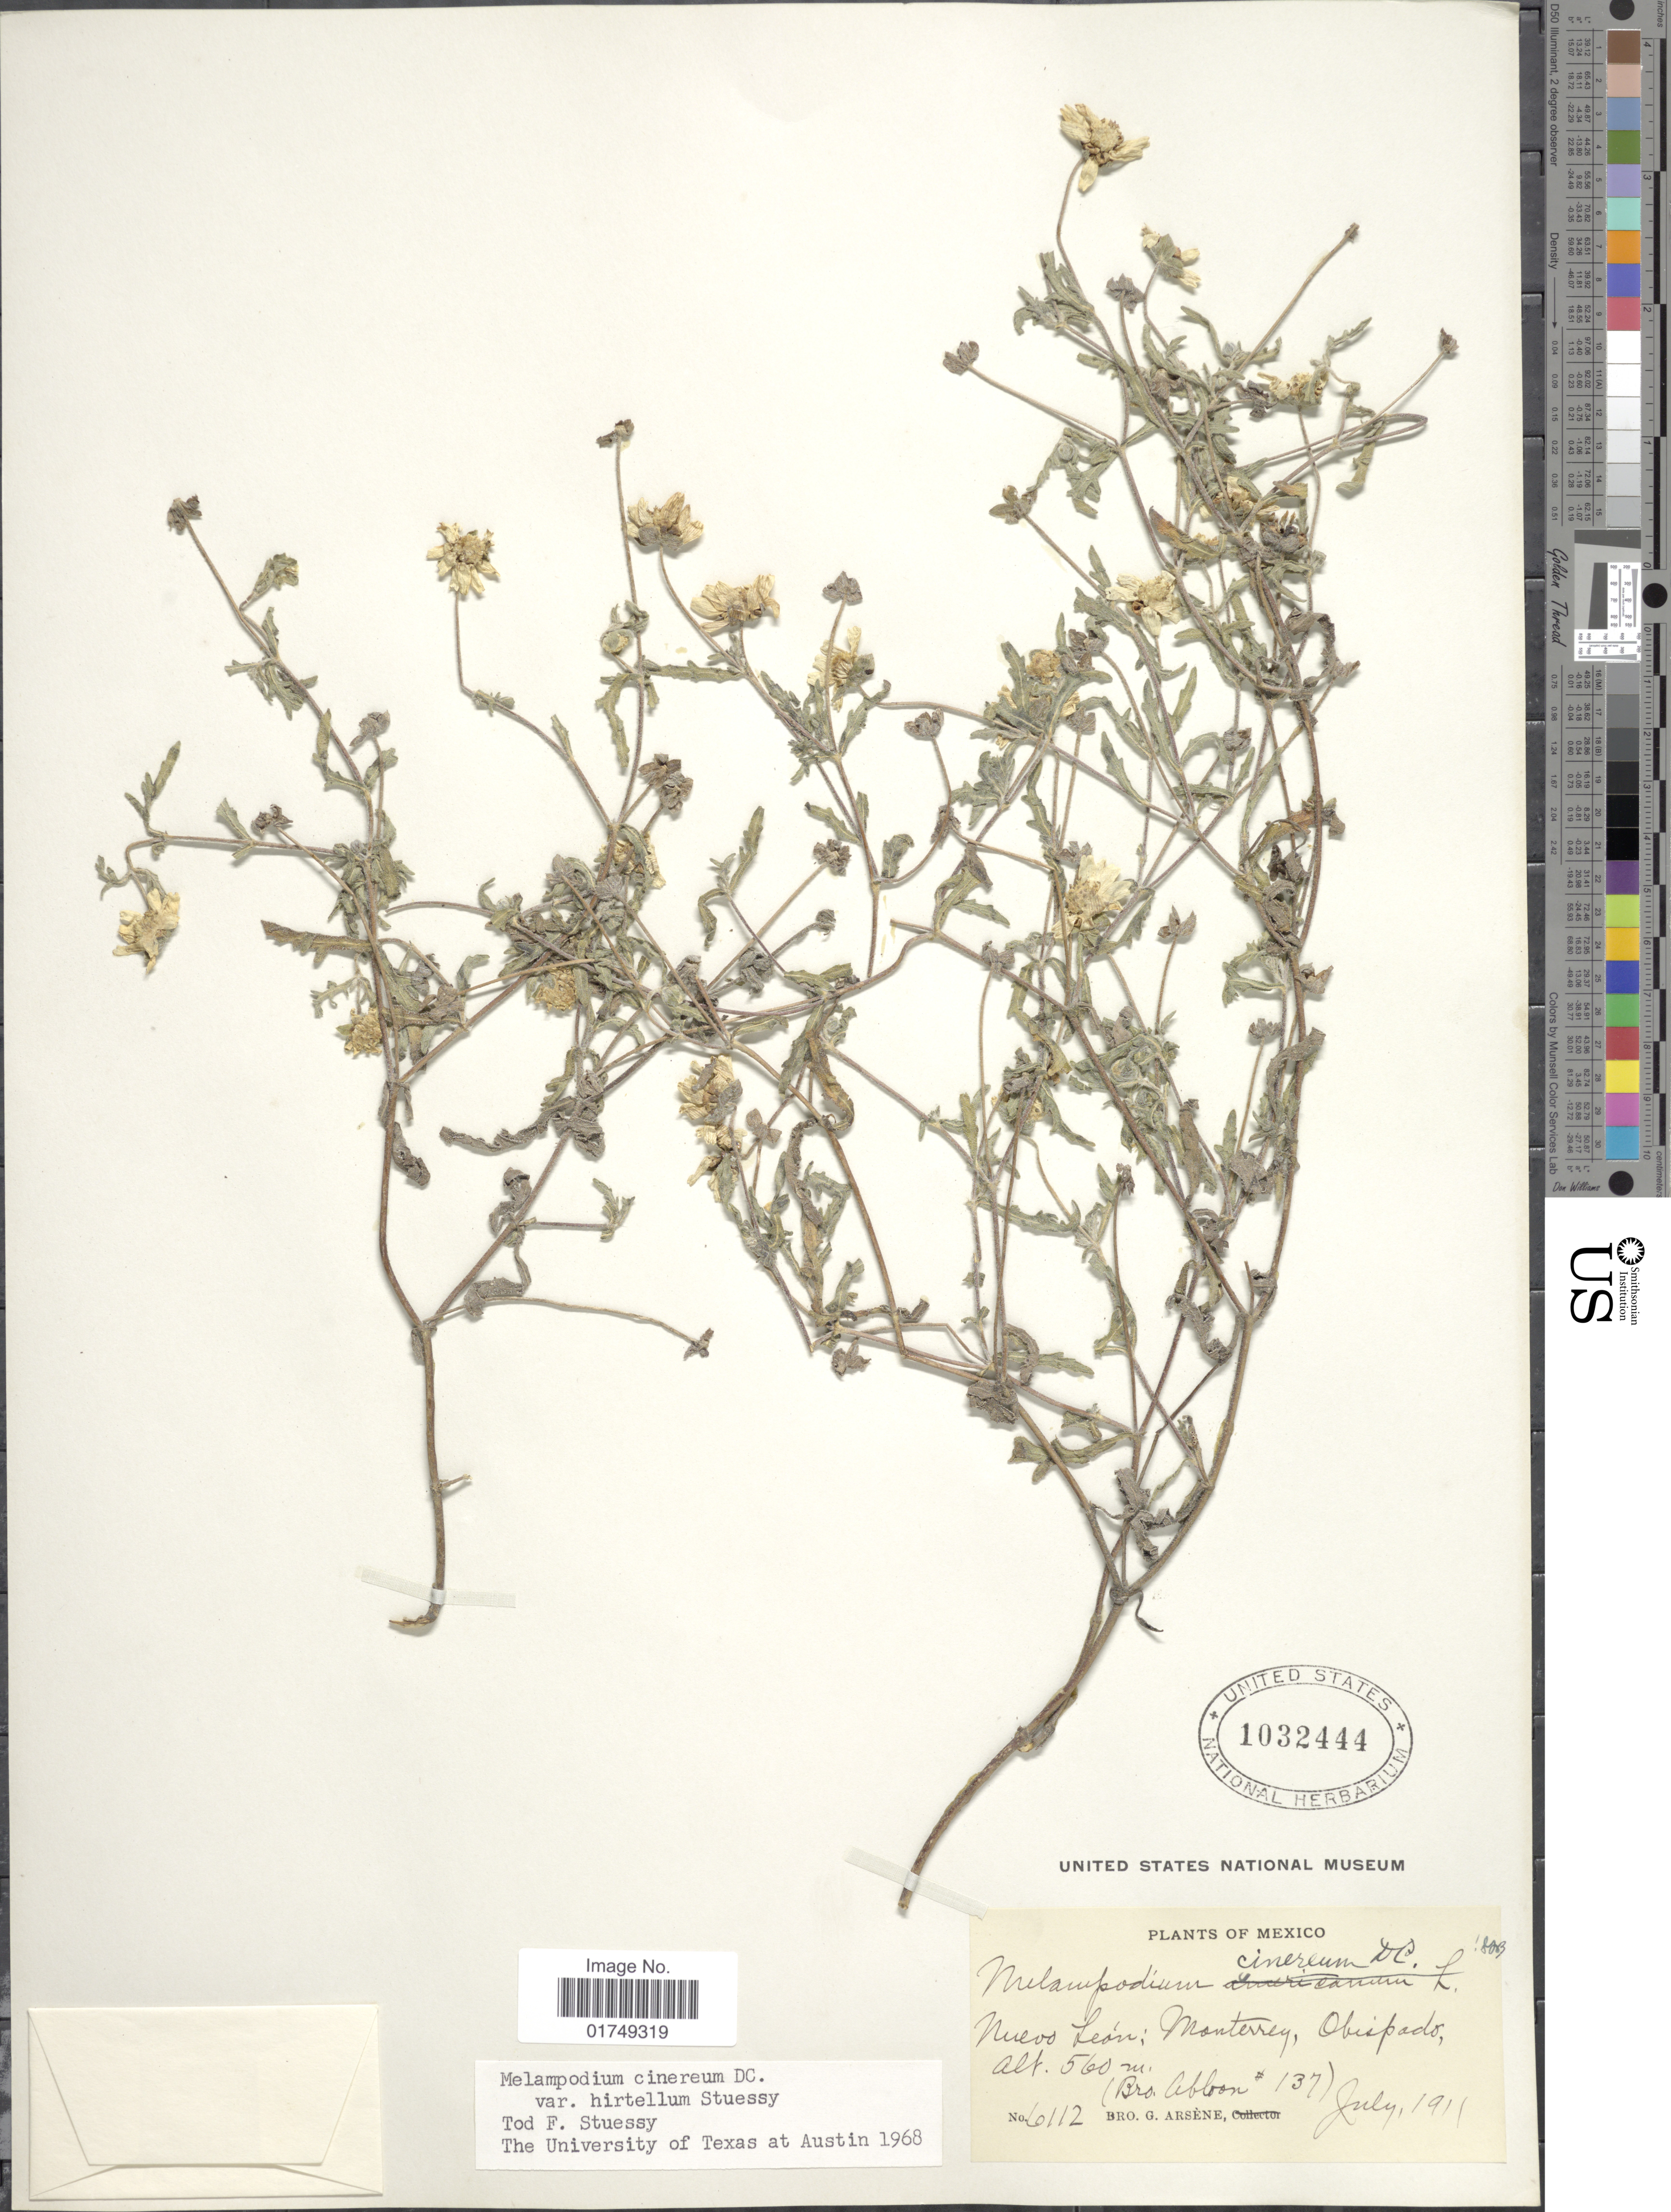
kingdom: Plantae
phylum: Tracheophyta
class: Magnoliopsida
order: Asterales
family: Asteraceae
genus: Melampodium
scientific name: Melampodium cinereum var. hirtellum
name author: Stuessy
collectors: Bro. Abbon & Bro. G. Arsène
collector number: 137/6112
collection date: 1911-07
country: Mexico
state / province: Nuevo León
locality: Monterrey, Obispado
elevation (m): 560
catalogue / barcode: US 1032444